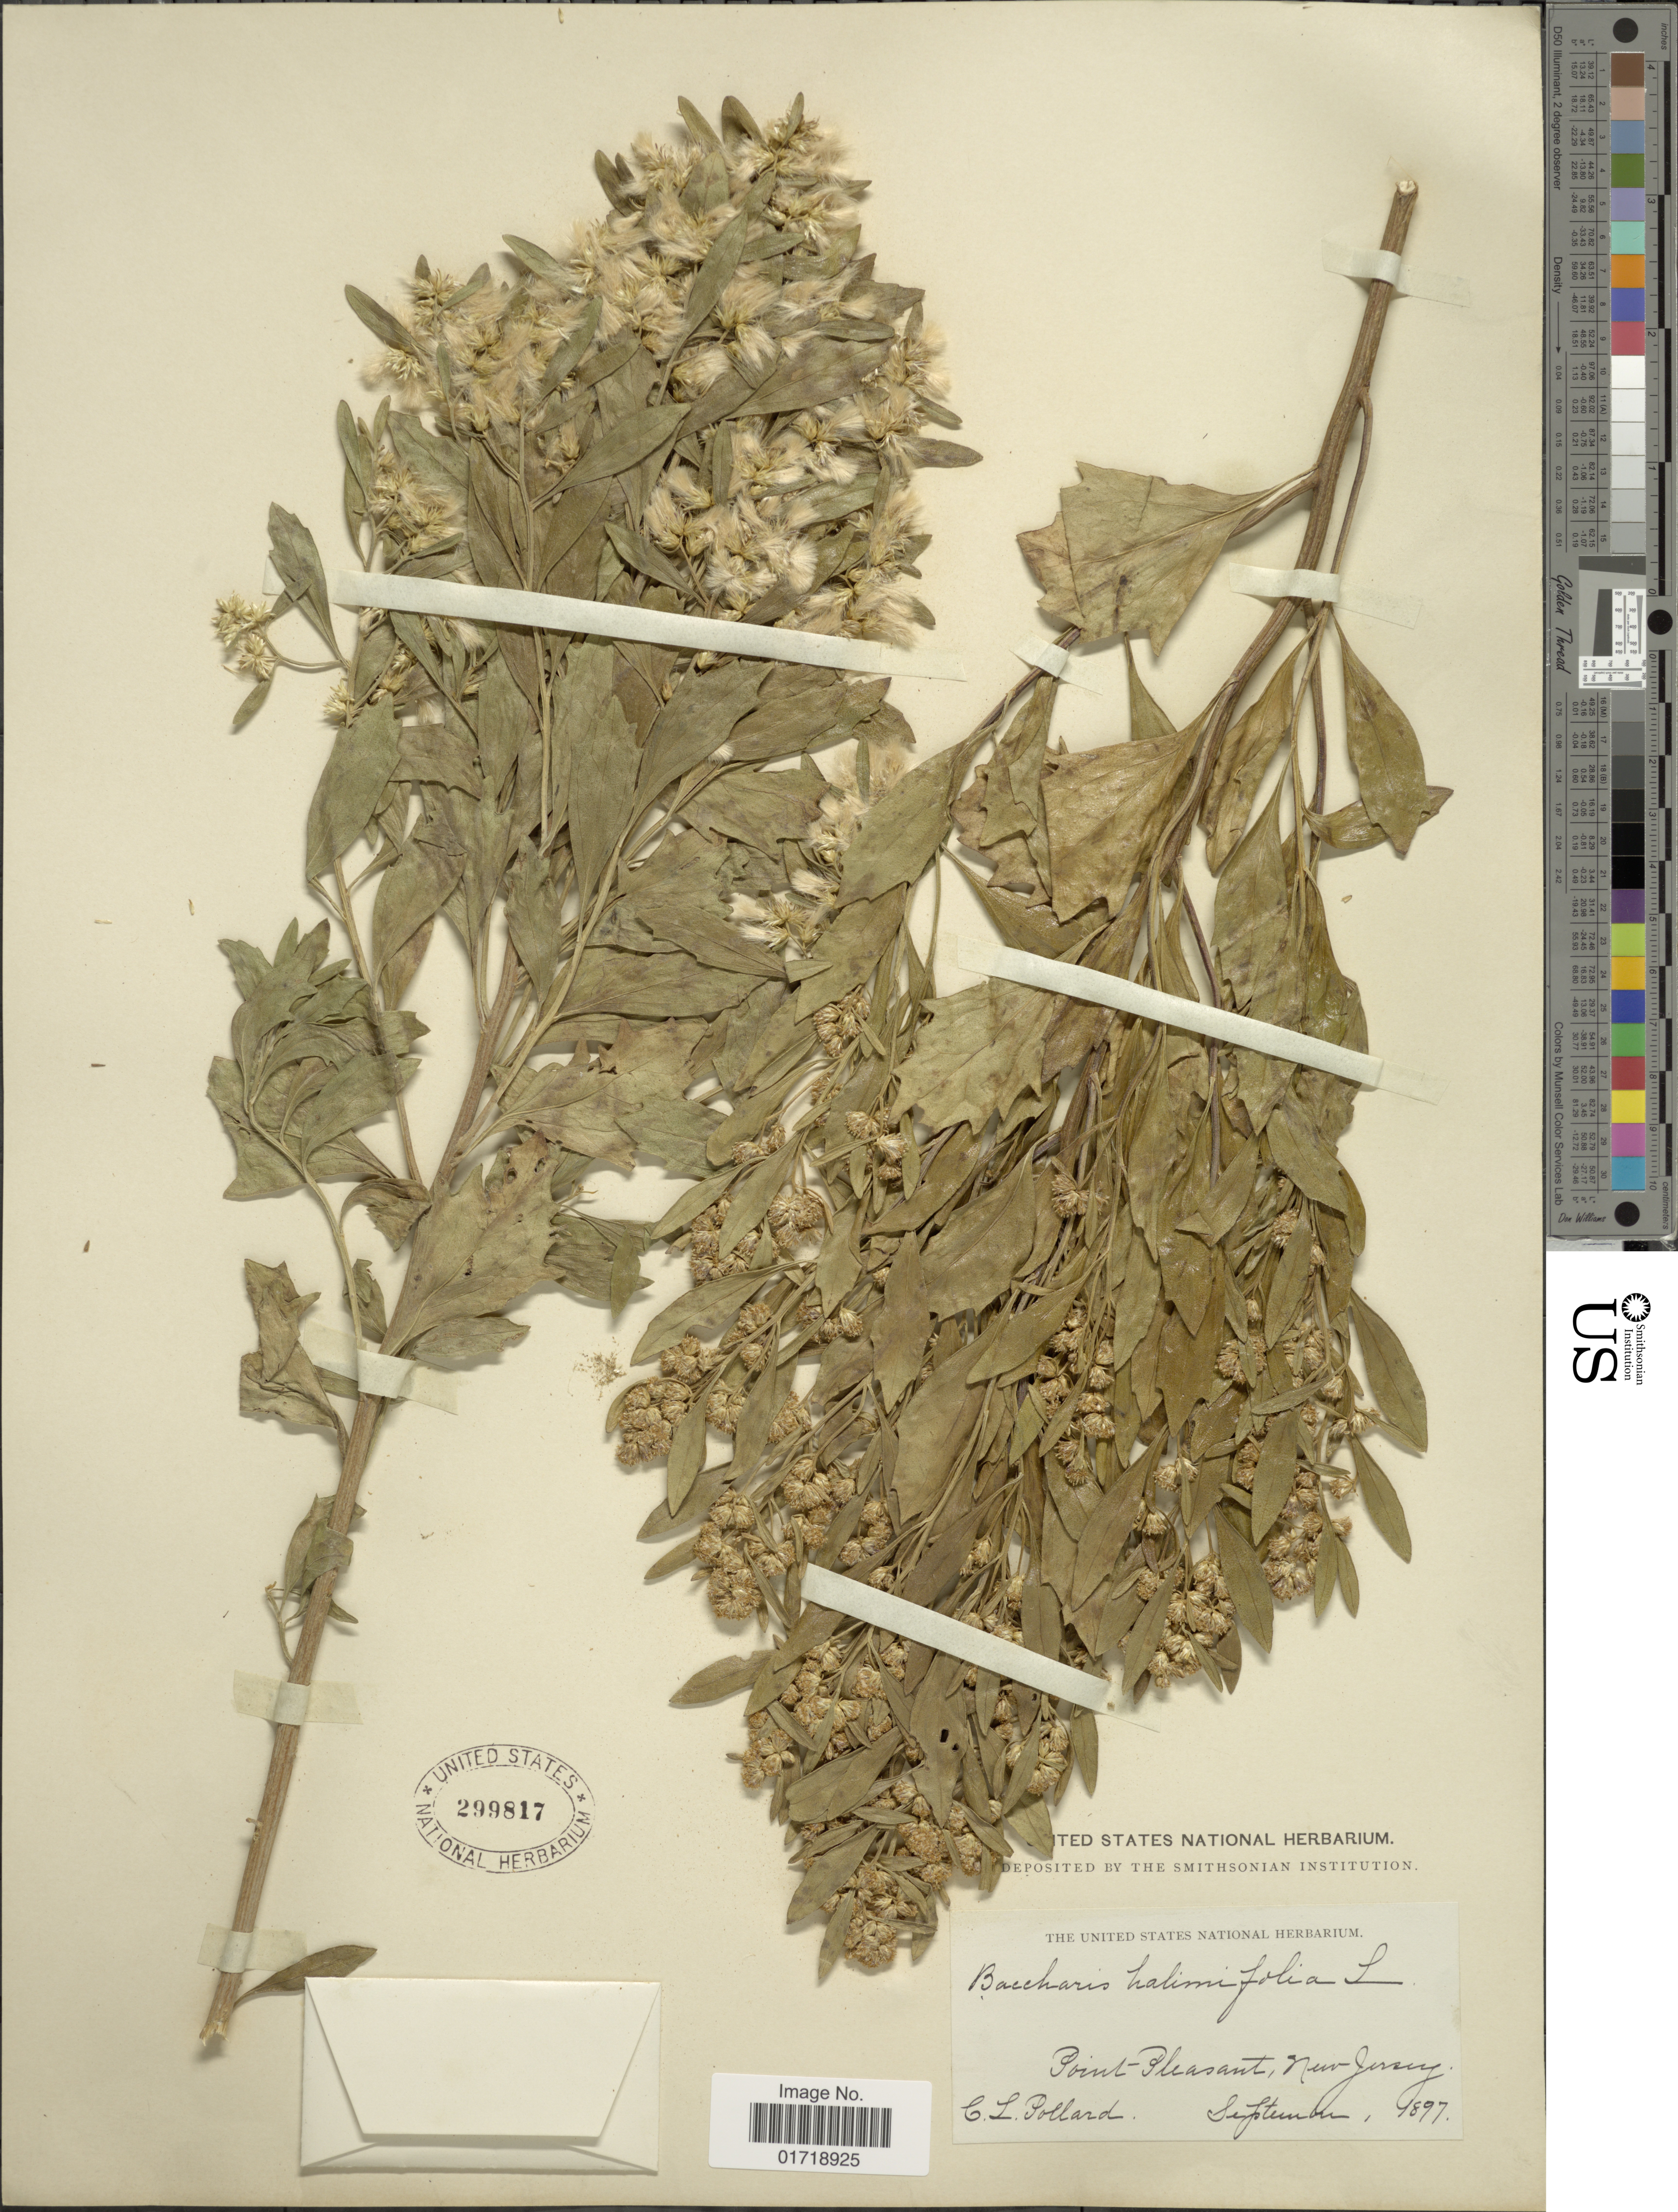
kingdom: Plantae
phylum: Tracheophyta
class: Magnoliopsida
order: Asterales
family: Asteraceae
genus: Baccharis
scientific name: Baccharis halimifolia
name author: L.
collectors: C. L. Pollard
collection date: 1897-09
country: United States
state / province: New Jersey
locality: Point-Pleasant, new Jersey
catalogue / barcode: US 299817